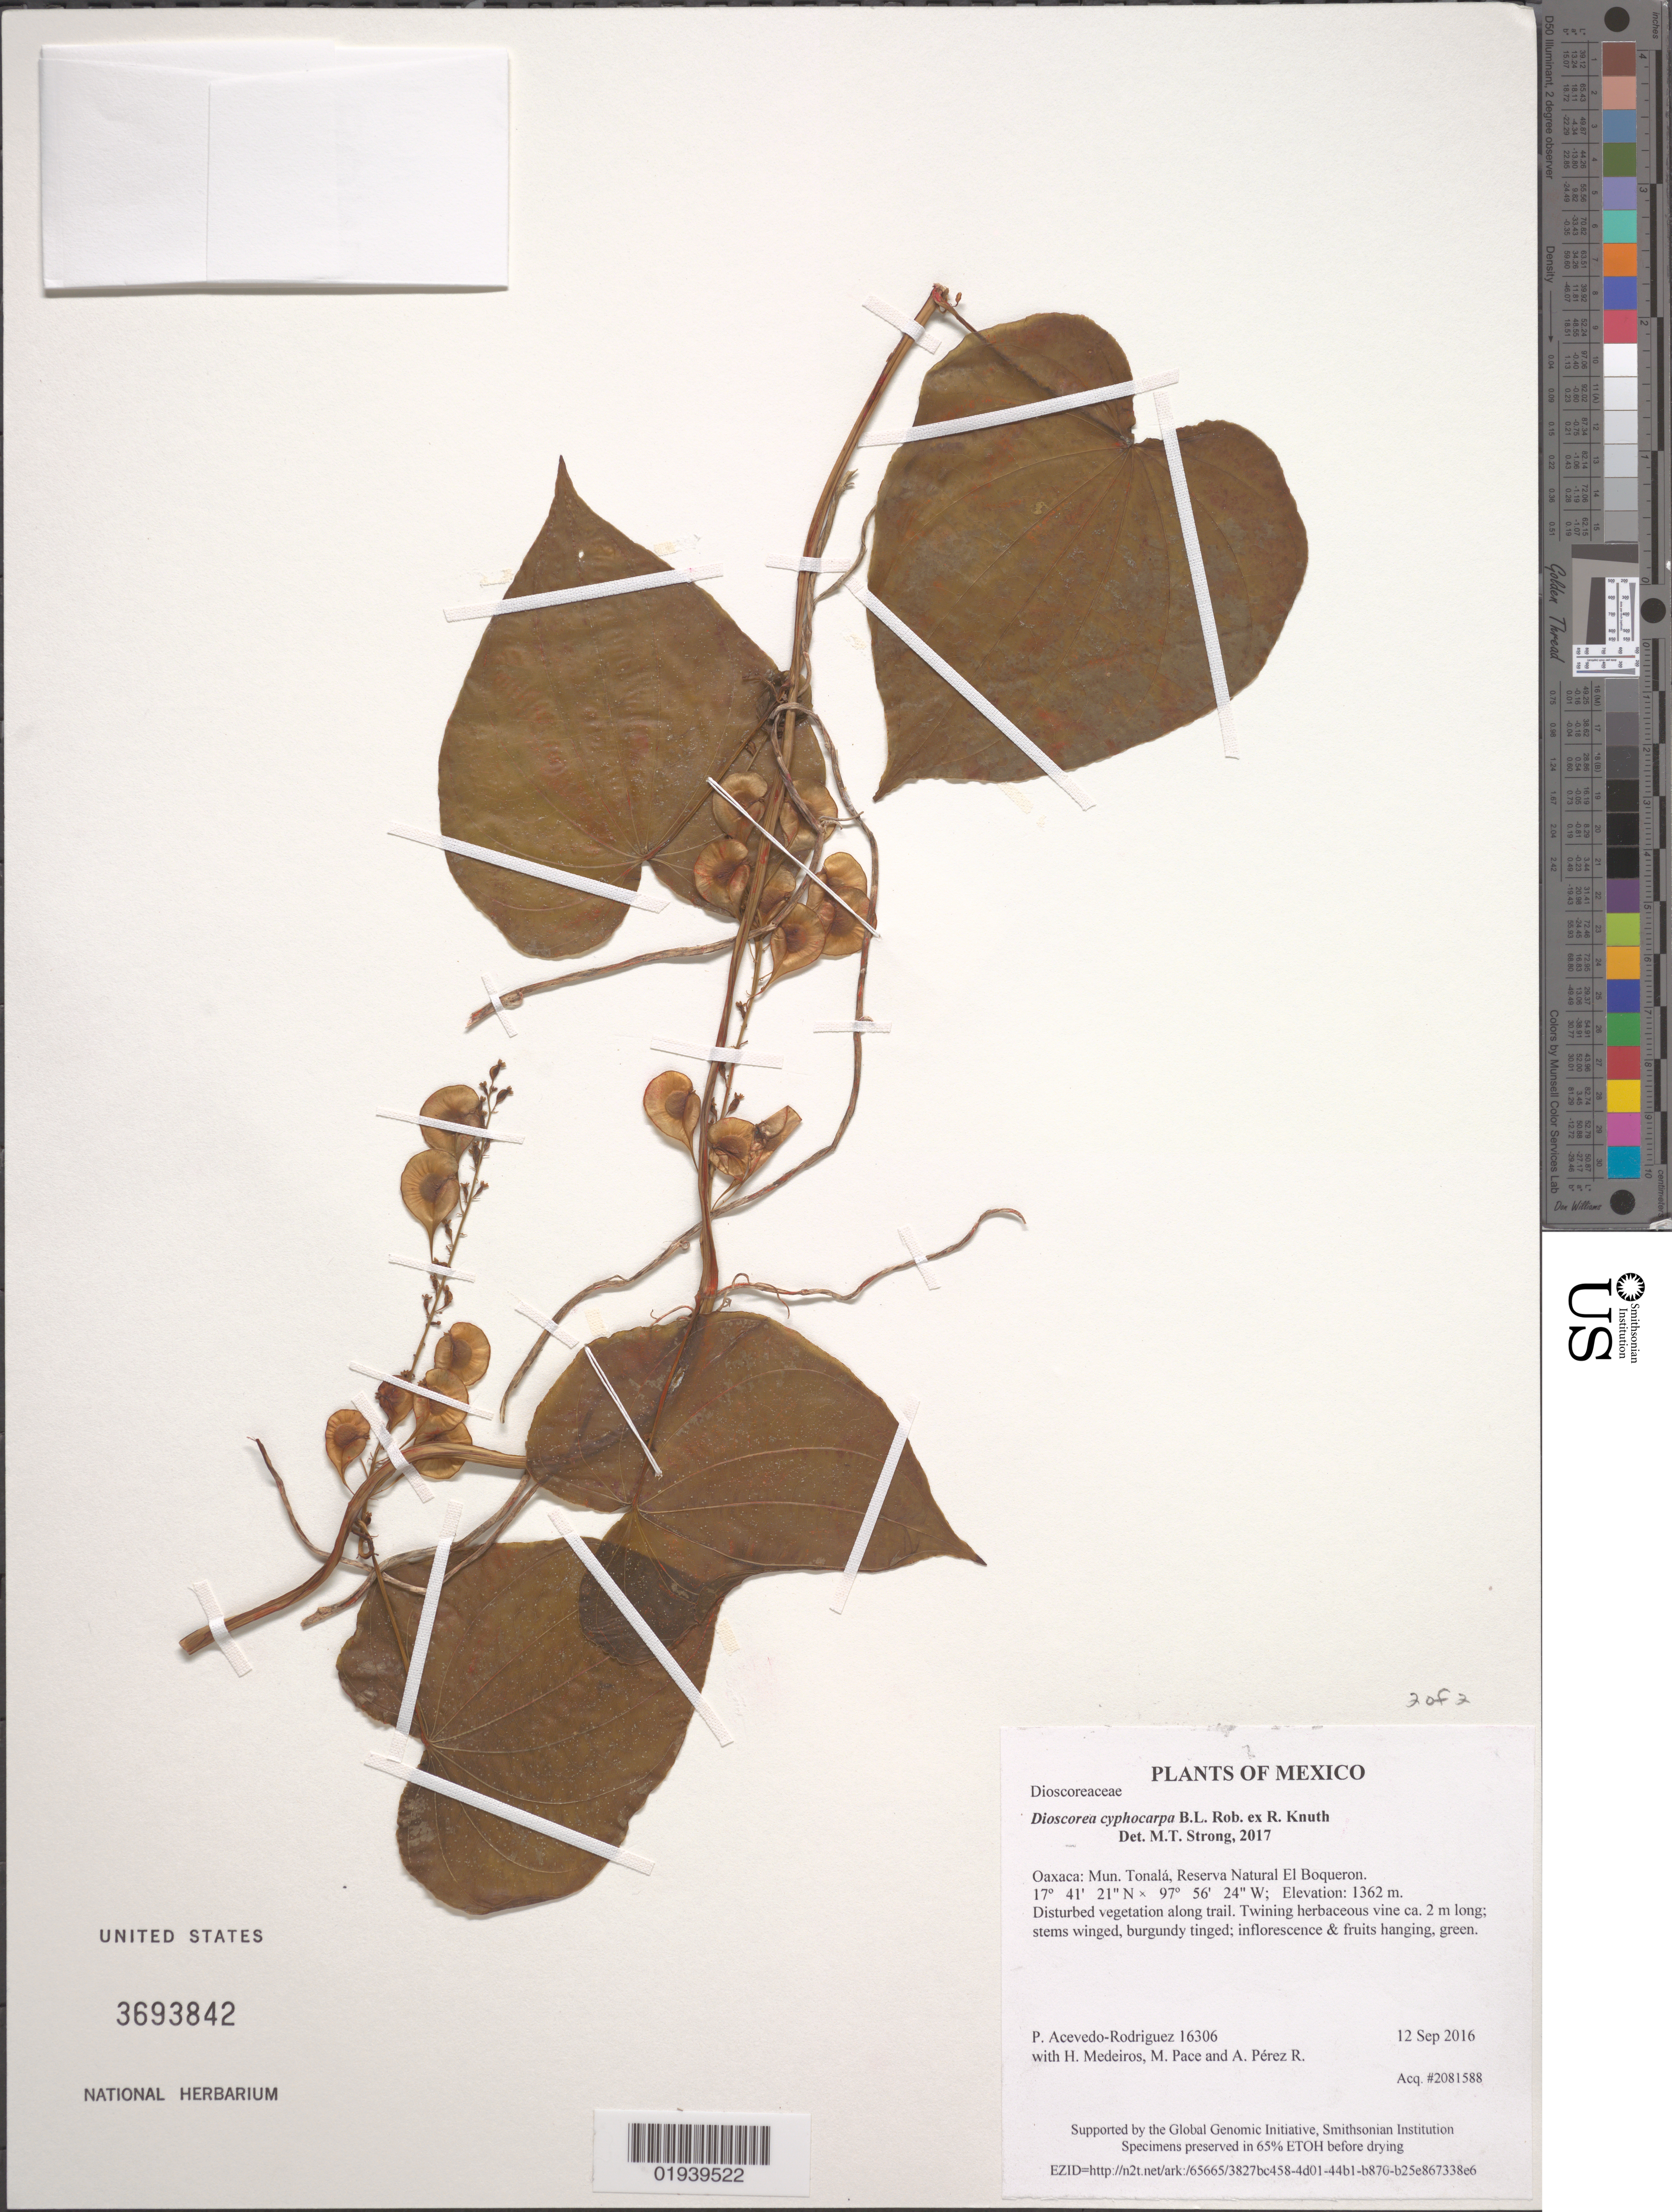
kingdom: Plantae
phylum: Tracheophyta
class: Liliopsida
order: Dioscoreales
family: Dioscoreaceae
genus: Dioscorea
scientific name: Dioscorea cyphocarpa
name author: B.L. Rob. ex R. Knuth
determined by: Strong, M. T., (US), Smithsonian Institution - National Museum of Natural History (UNITED STATES)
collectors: P. Acevedo-Rodr., H. Medeiros, M. Pace & A. Pérez R.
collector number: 16306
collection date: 2016-09-12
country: Mexico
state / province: Oaxaca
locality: Mun. Tonalá, Reserva Natural El Boqueron.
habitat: disturbed vegetation along trail.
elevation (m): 1362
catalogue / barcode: US 3693842